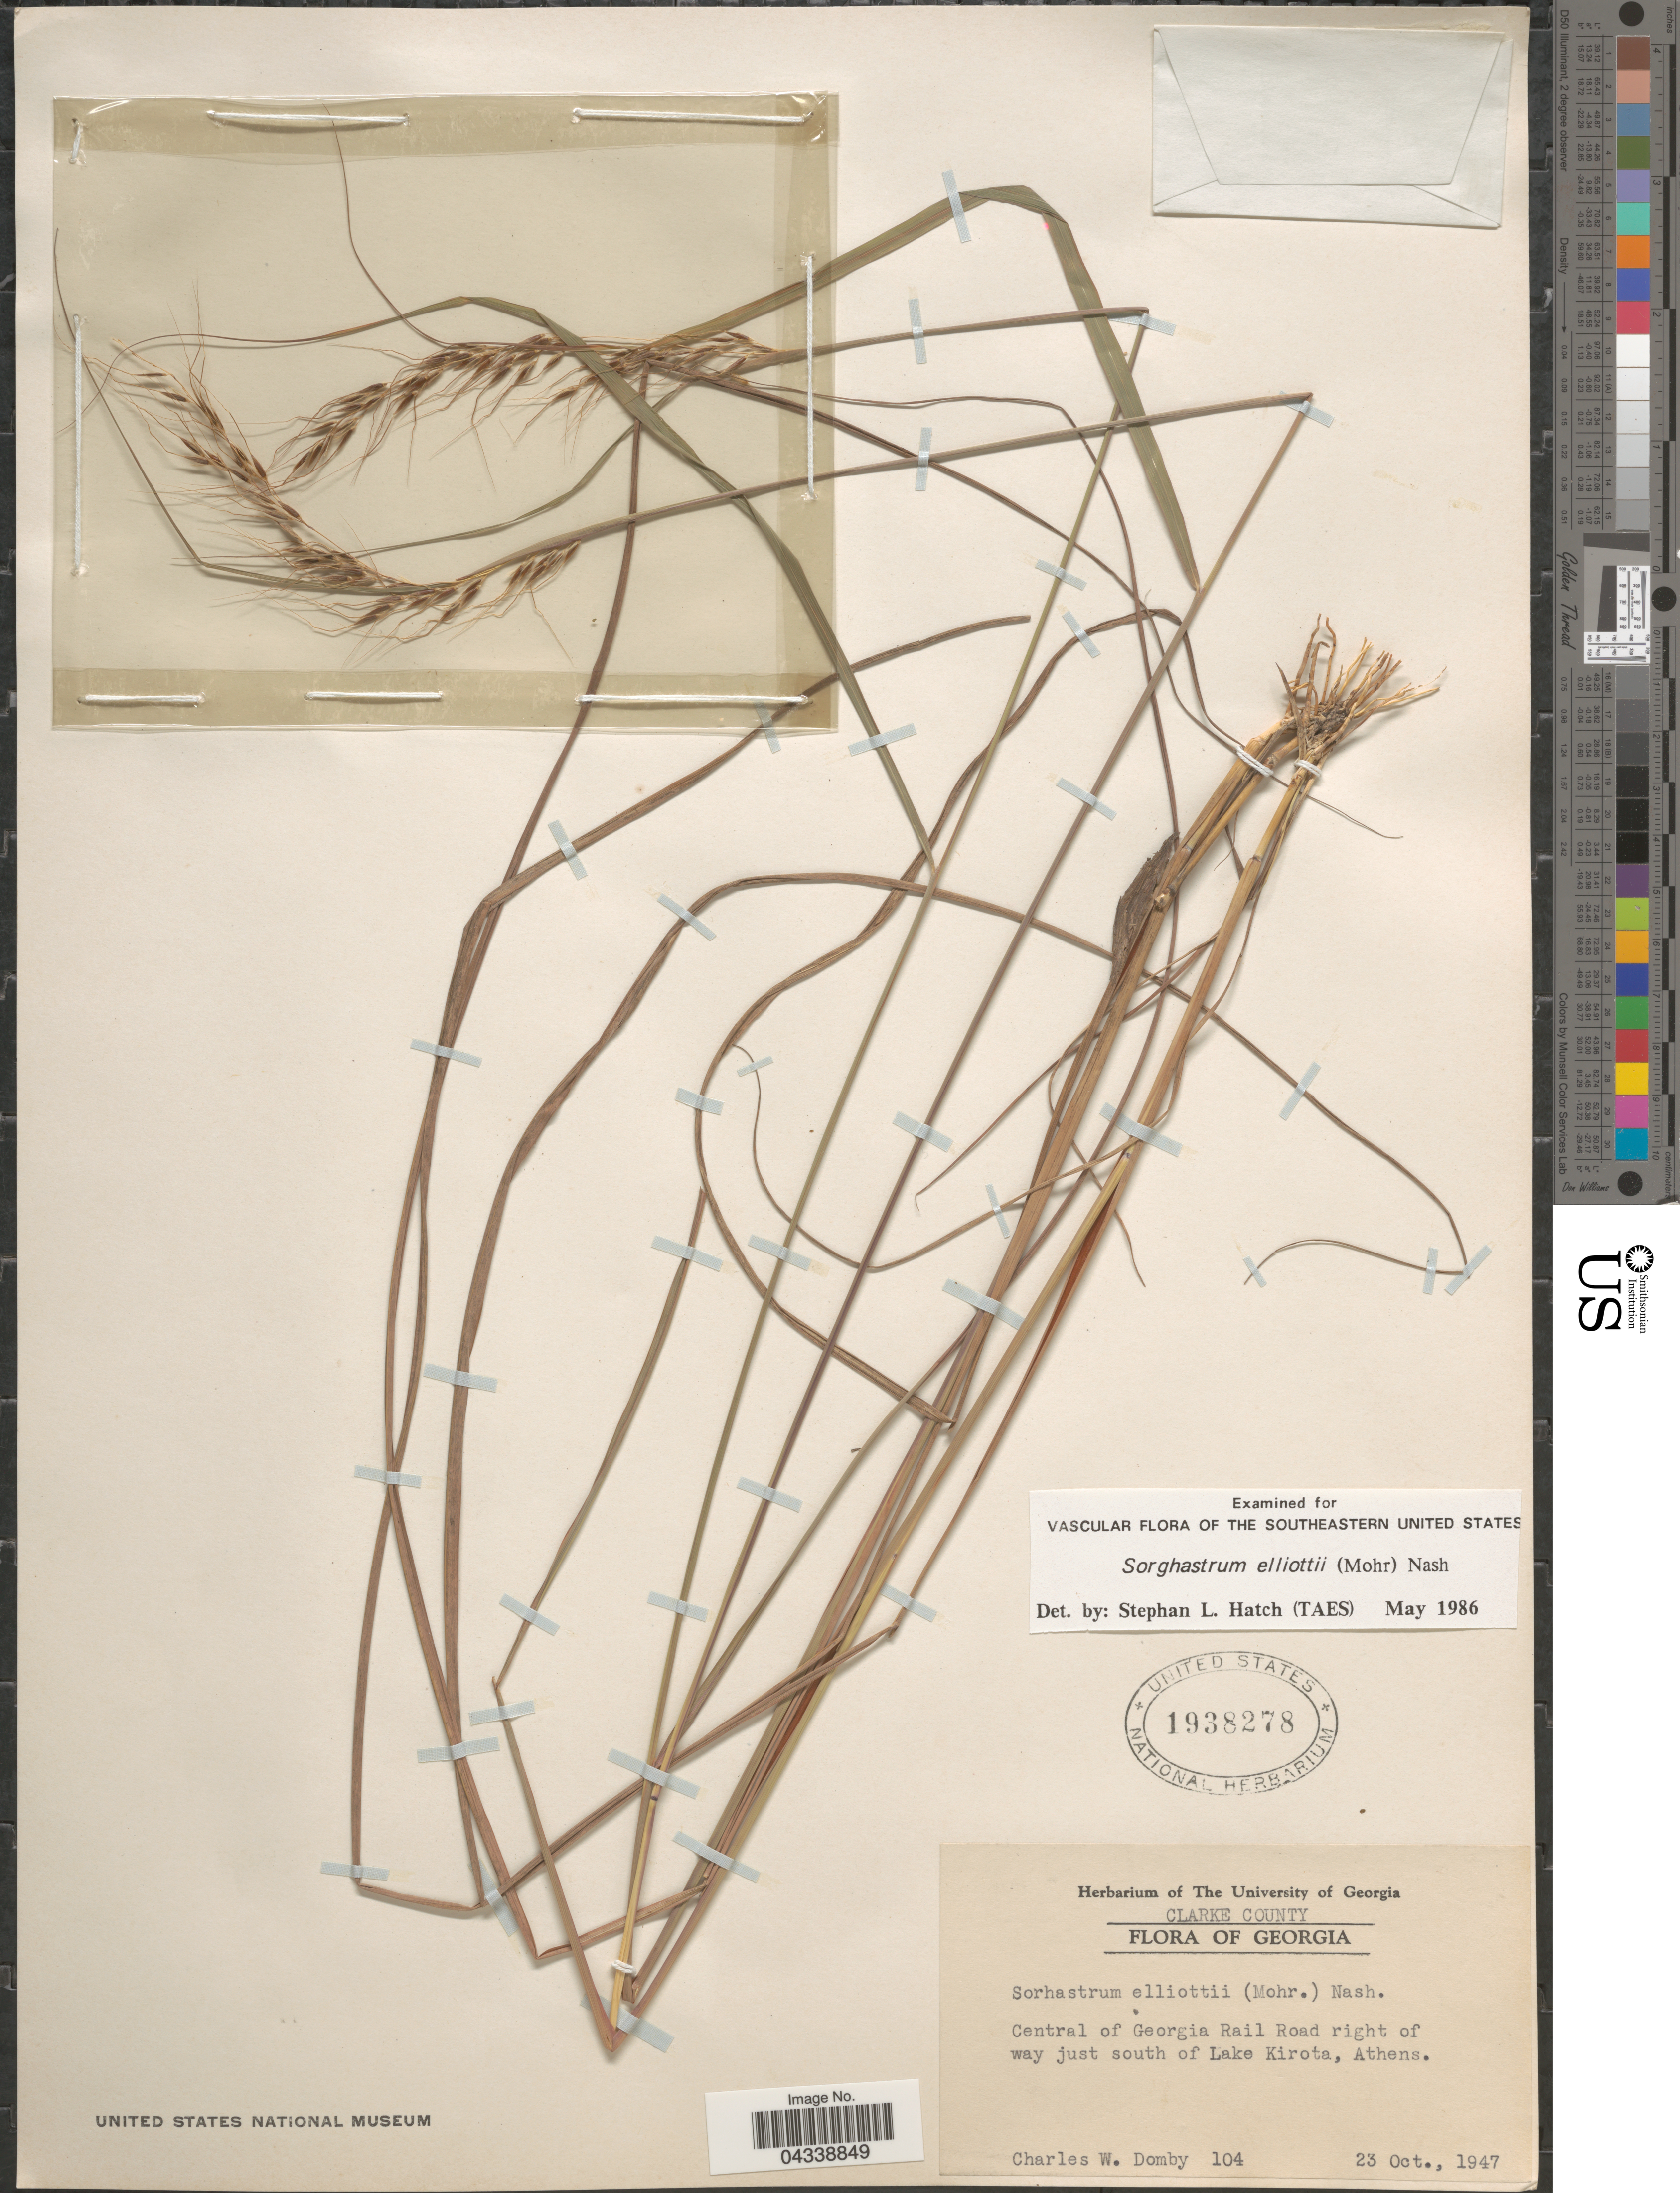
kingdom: Plantae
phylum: Tracheophyta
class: Liliopsida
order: Poales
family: Poaceae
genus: Sorghastrum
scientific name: Sorghastrum elliottii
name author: (C. Mohr) Nash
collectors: C. Domby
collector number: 104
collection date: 1947-10-23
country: United States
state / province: Georgia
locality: Clarke County. Central of Georgia Rail Road right of way just south of Lake Kirota, Athens.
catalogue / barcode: US 1938278